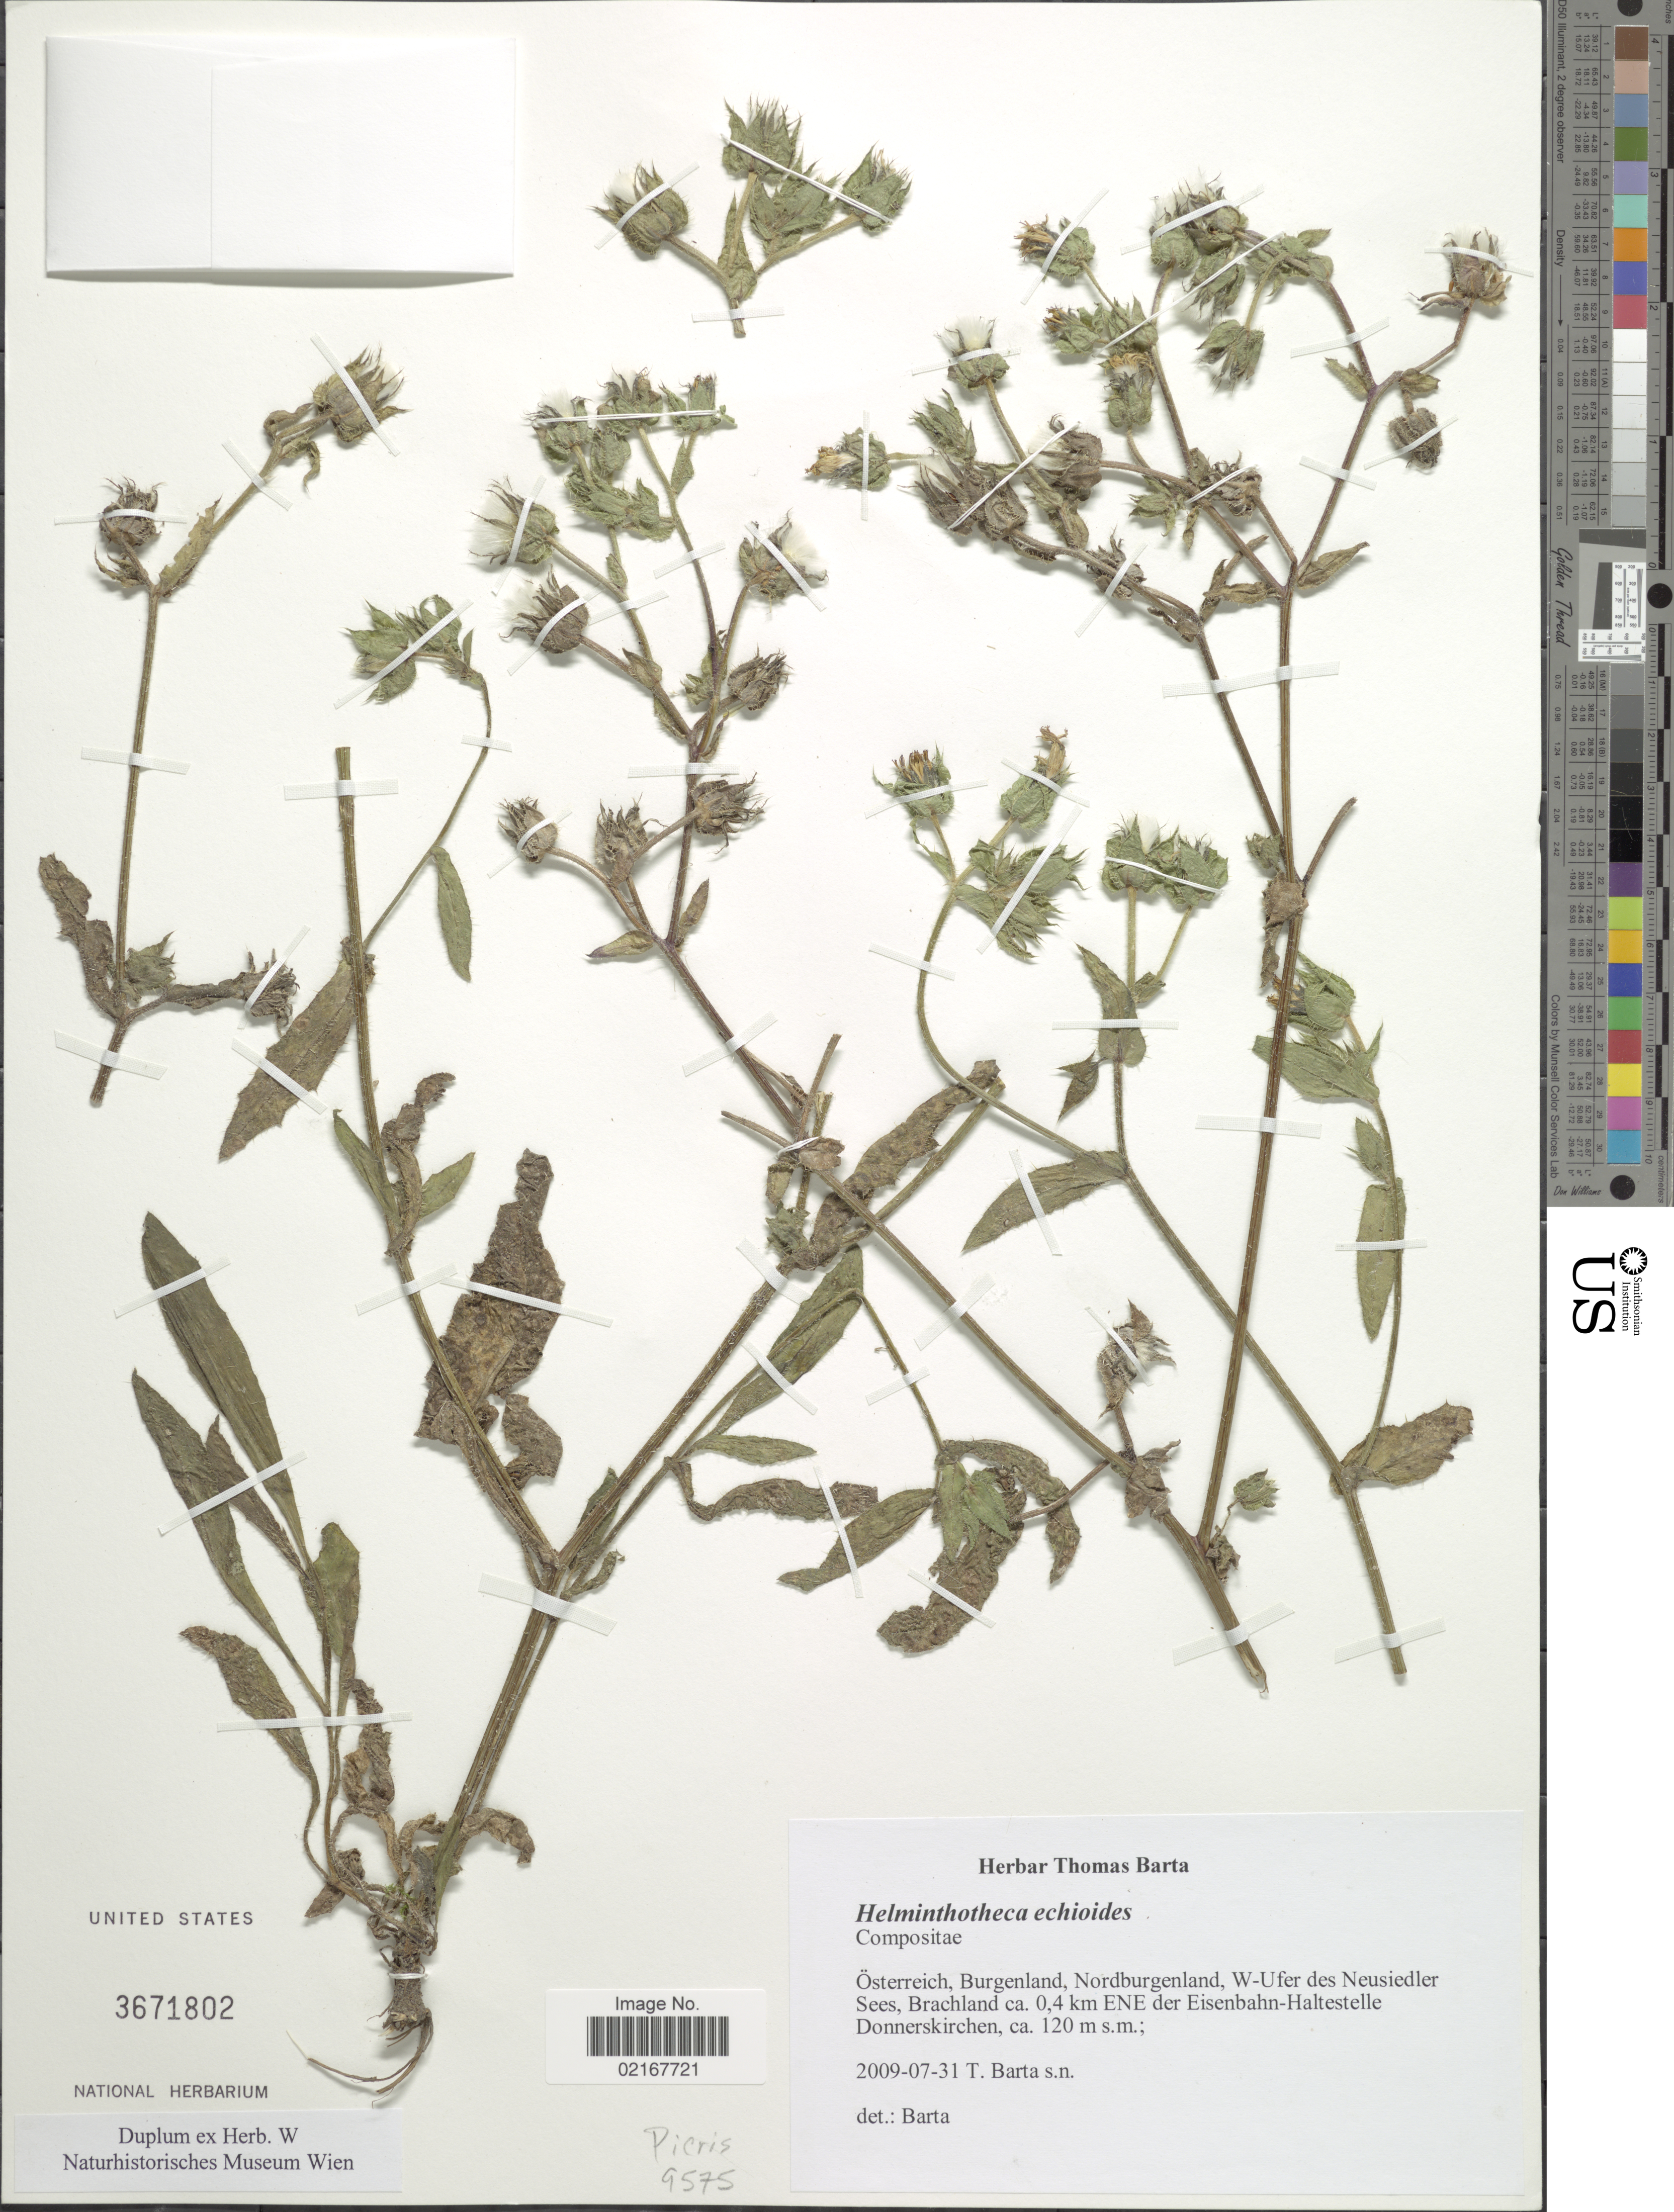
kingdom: Plantae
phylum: Tracheophyta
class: Magnoliopsida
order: Asterales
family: Asteraceae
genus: Helminthotheca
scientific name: Helminthotheca echioides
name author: (L.) Holub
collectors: T. Barta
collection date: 2009-07-31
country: Austria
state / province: Burgenland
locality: Osterreich, Nordburgenland, W-Ufer des Neusiedler Sees, Brachland ca 0.4 km ENE der Eisenbahn-Haltestelle Donnerskirchen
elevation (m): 120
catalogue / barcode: US 3671802